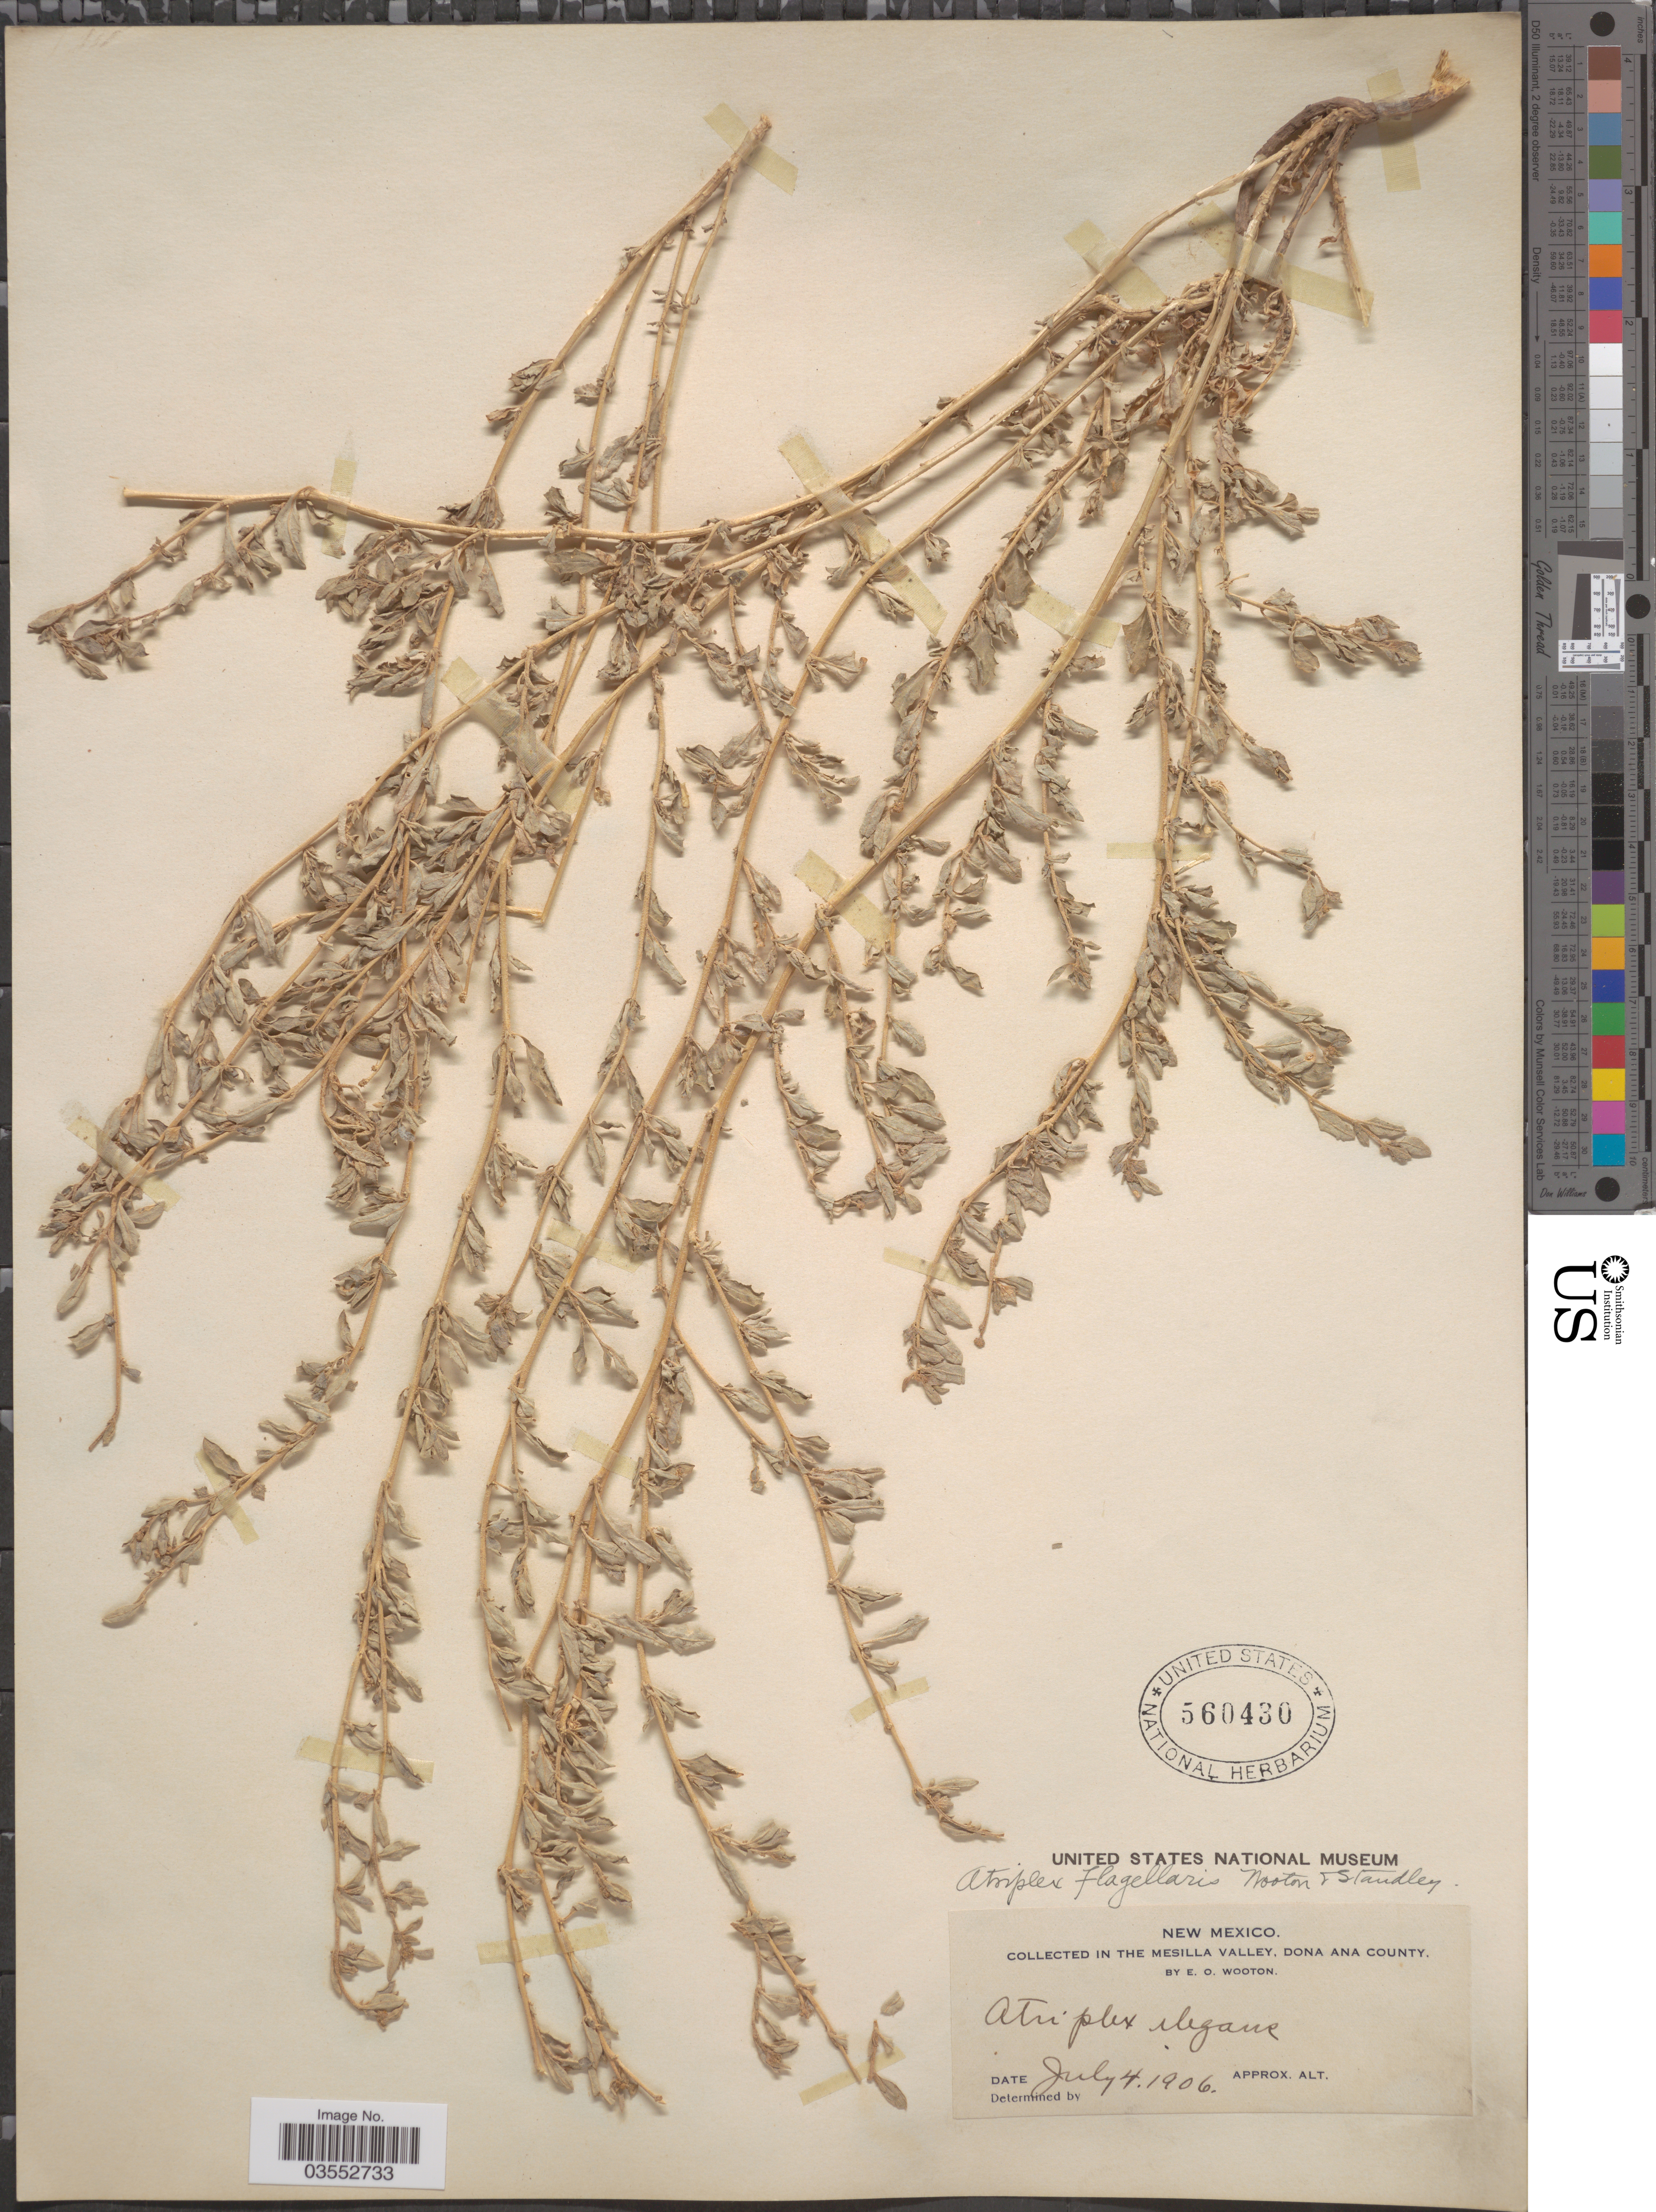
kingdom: Plantae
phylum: Tracheophyta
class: Magnoliopsida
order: Caryophyllales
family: Amaranthaceae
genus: Atriplex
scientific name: Atriplex semibaccata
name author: R. Br.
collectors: E. O. Wooton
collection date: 1906-07-04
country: United States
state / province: New Mexico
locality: In the Mesilla Valley, Dona Ana County.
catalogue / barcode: US 560430